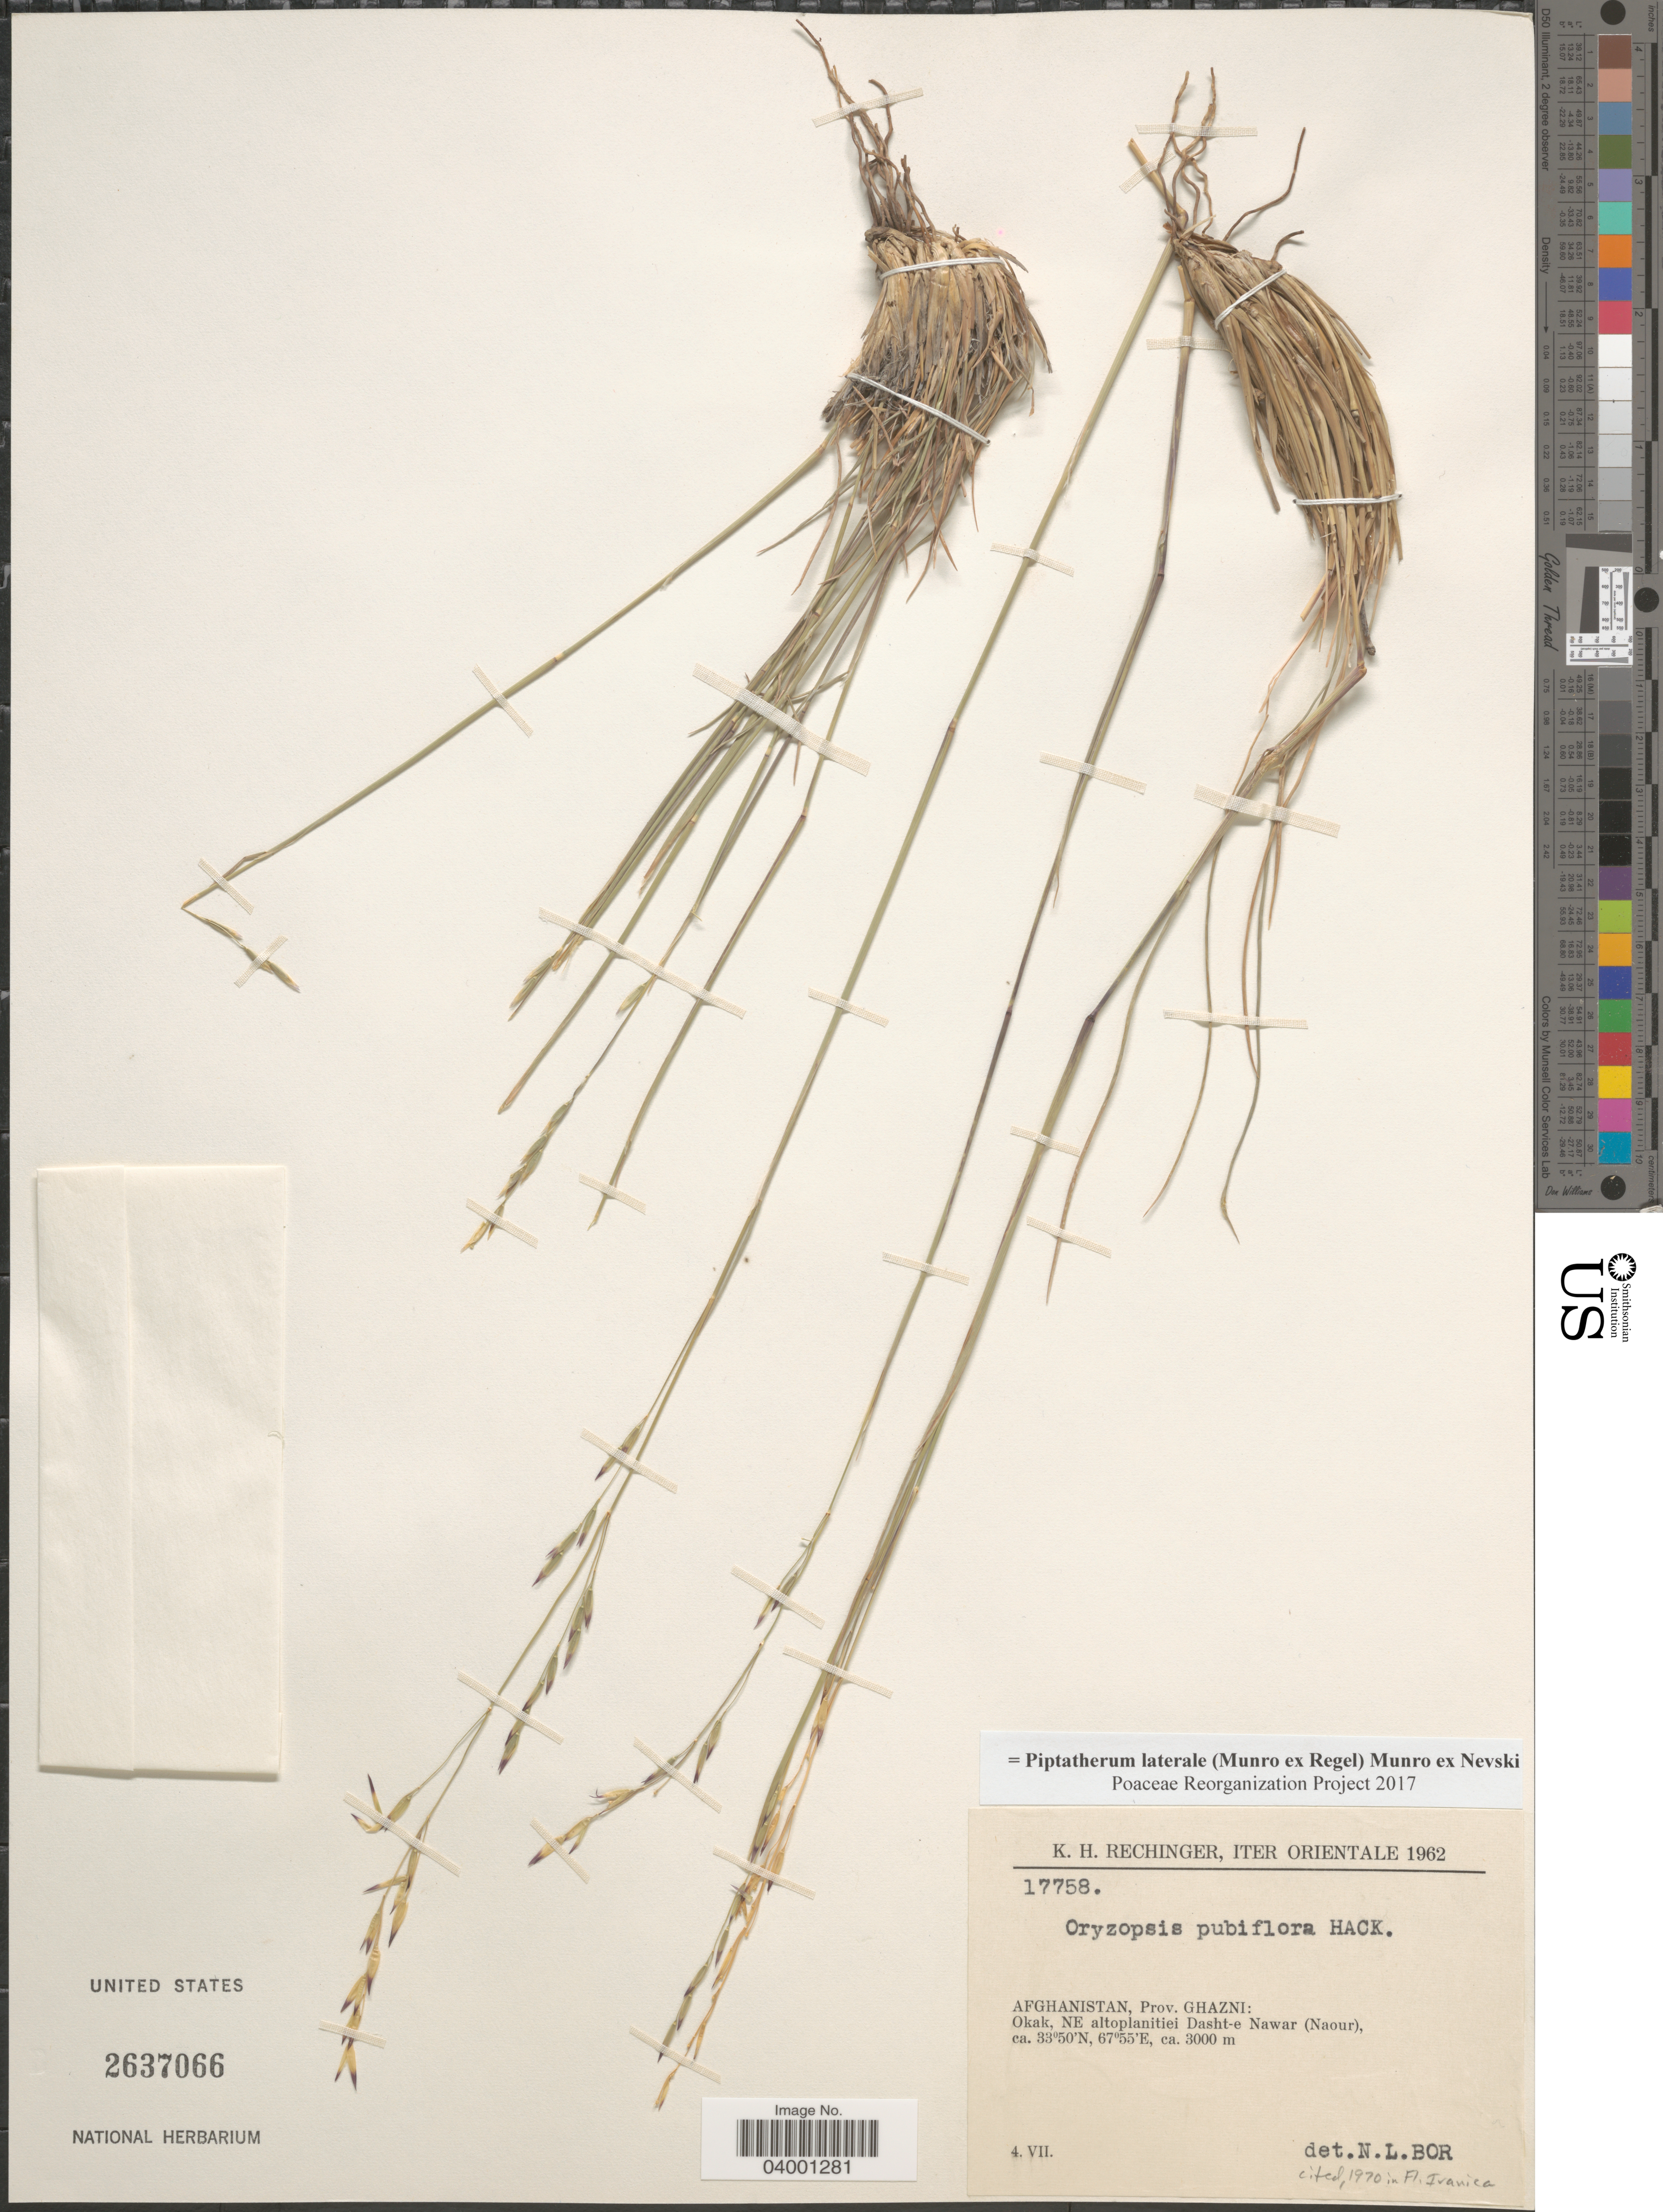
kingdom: Plantae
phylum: Tracheophyta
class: Liliopsida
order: Poales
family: Poaceae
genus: Piptatherum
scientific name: Piptatherum laterale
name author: (Munro ex Regel) Munro ex Nevski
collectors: K. H. Rechinger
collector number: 17758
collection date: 1962-07-04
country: Afghanistan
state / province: Ghazni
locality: Iter Orientale. Okak, NE altoplanitiei Dasht-e Nawar (Naour).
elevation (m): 3000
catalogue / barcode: US 2637066